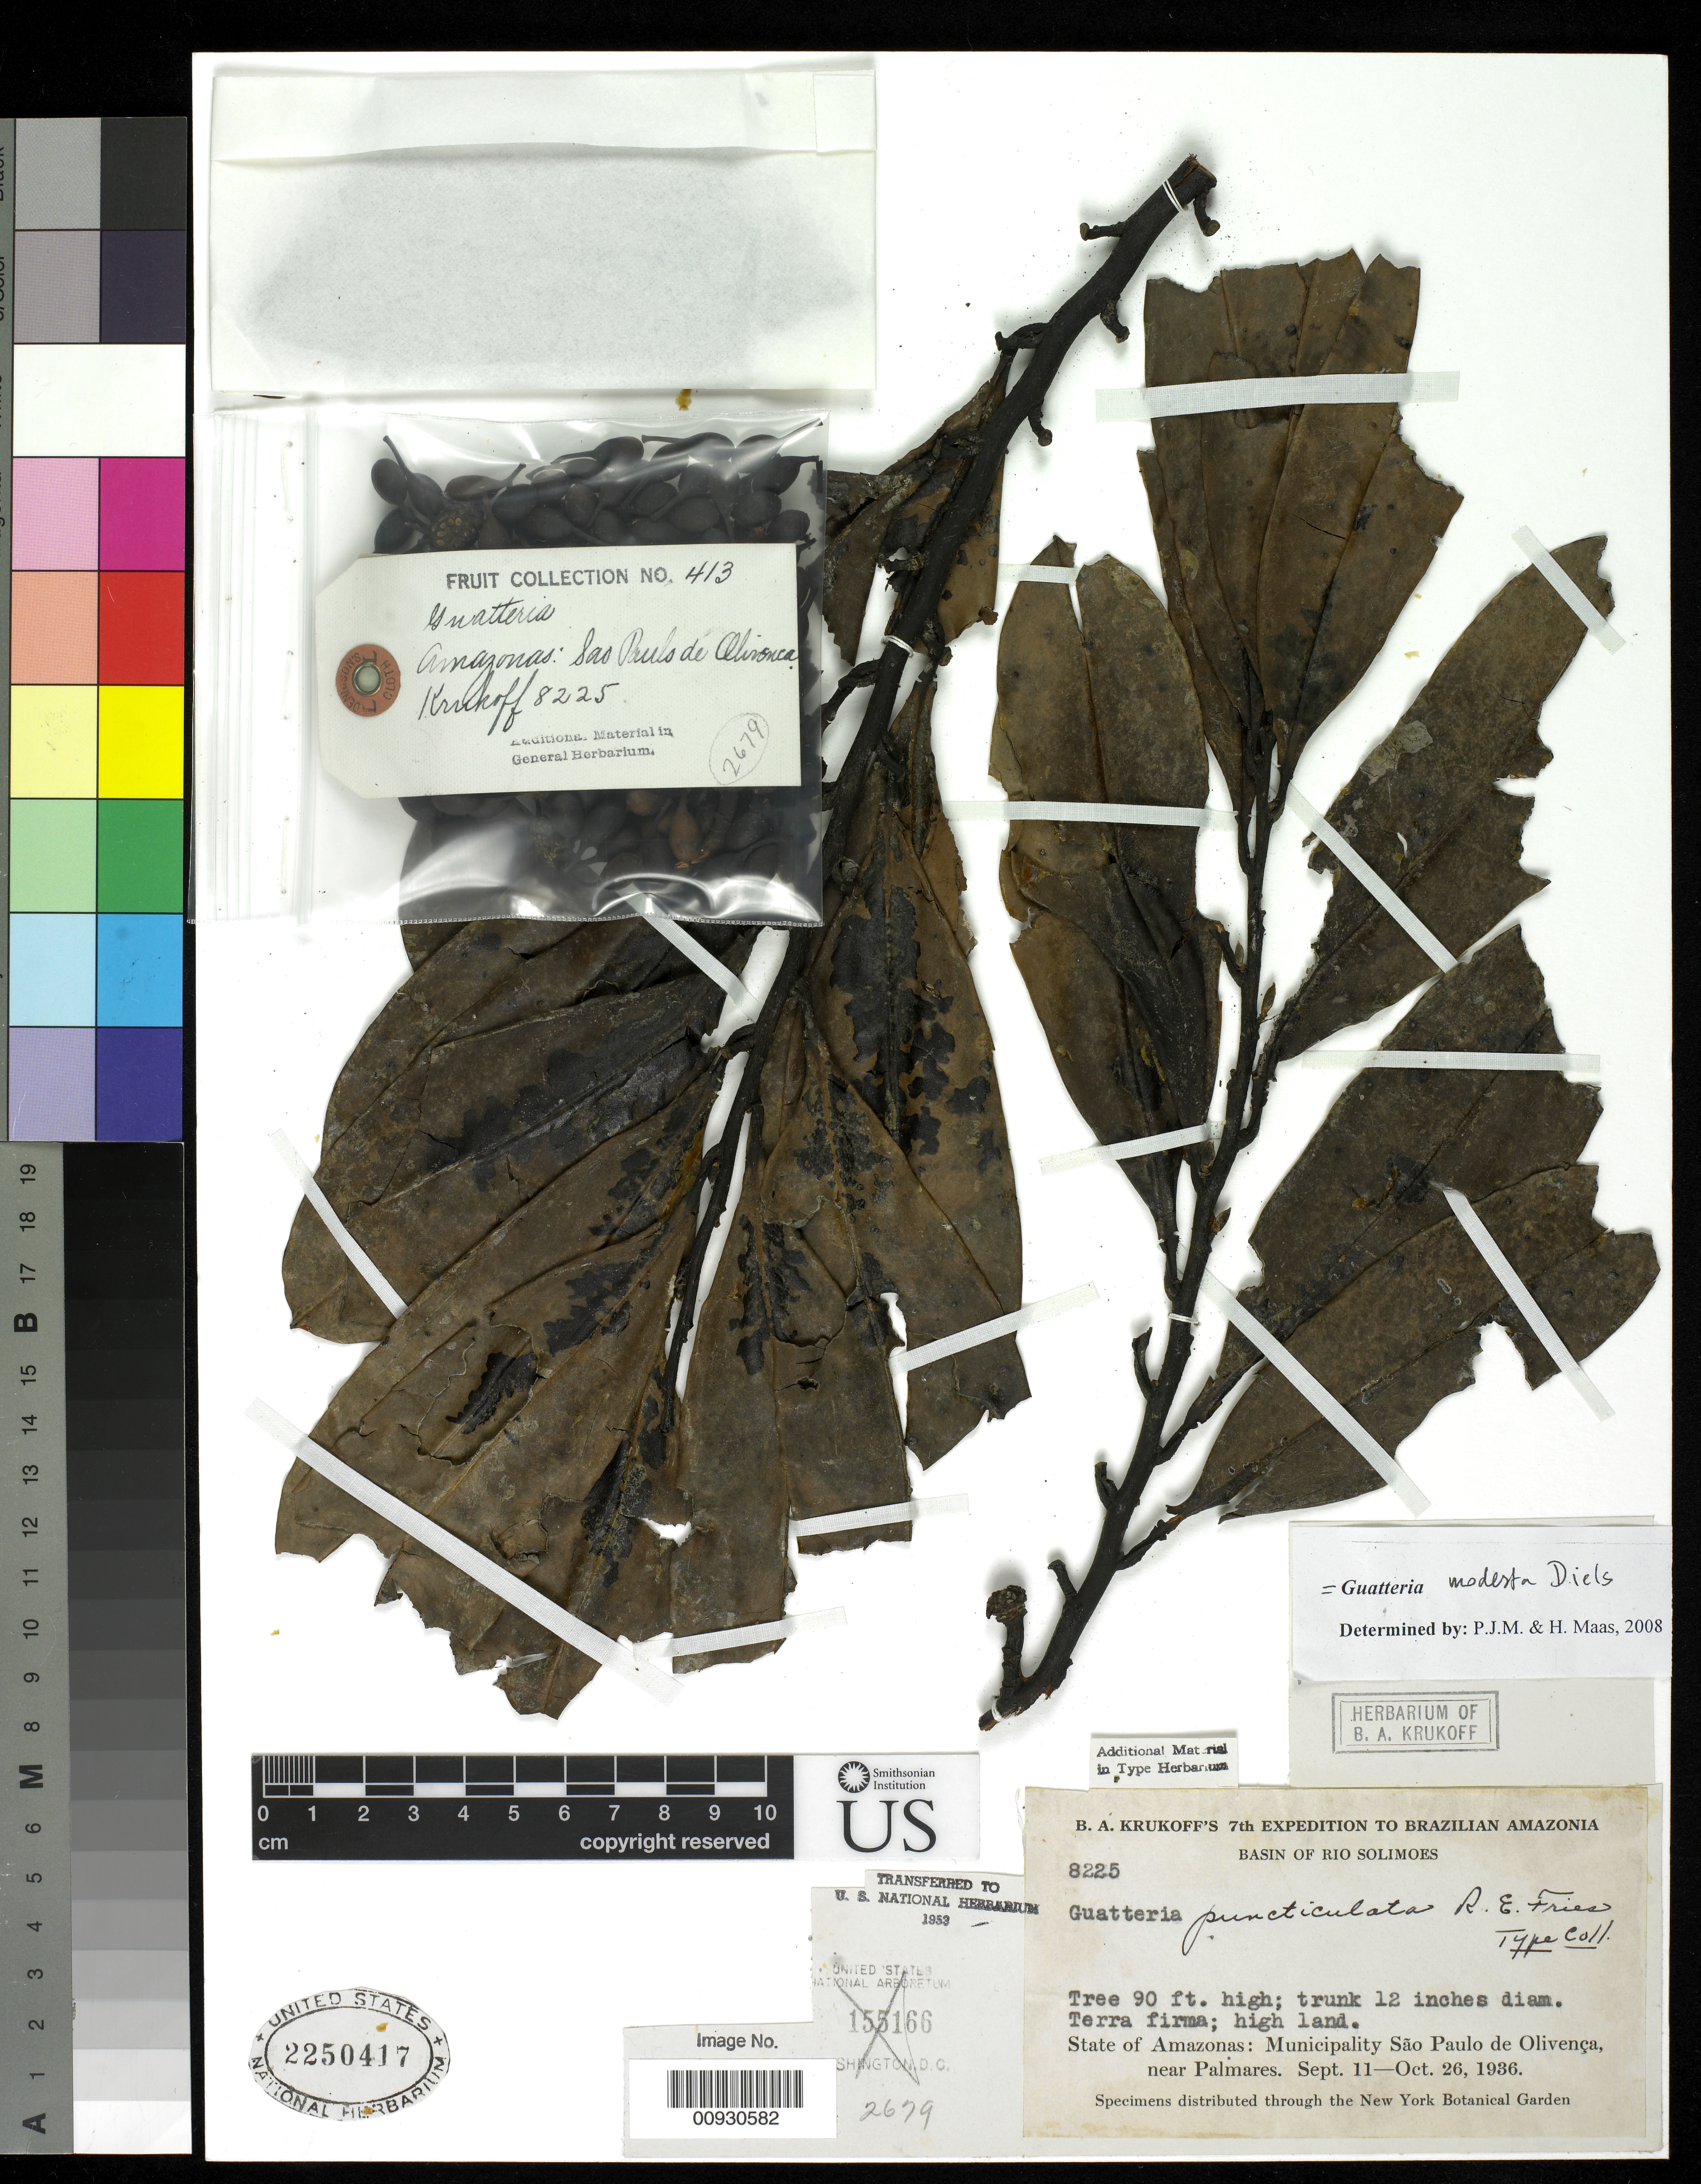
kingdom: Plantae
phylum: Tracheophyta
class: Magnoliopsida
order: Magnoliales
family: Annonaceae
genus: Guatteria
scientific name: Guatteria puncticulata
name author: R.E. Fr.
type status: Isotype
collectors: B. A. Krukoff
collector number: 8225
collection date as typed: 11 Sep 1936 to 26 Oct 1936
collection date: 1936-09-11/1936-10-26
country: Brazil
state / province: Amazonas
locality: São Paolo de Olivença, near Palmares.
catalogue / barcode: US 2250417